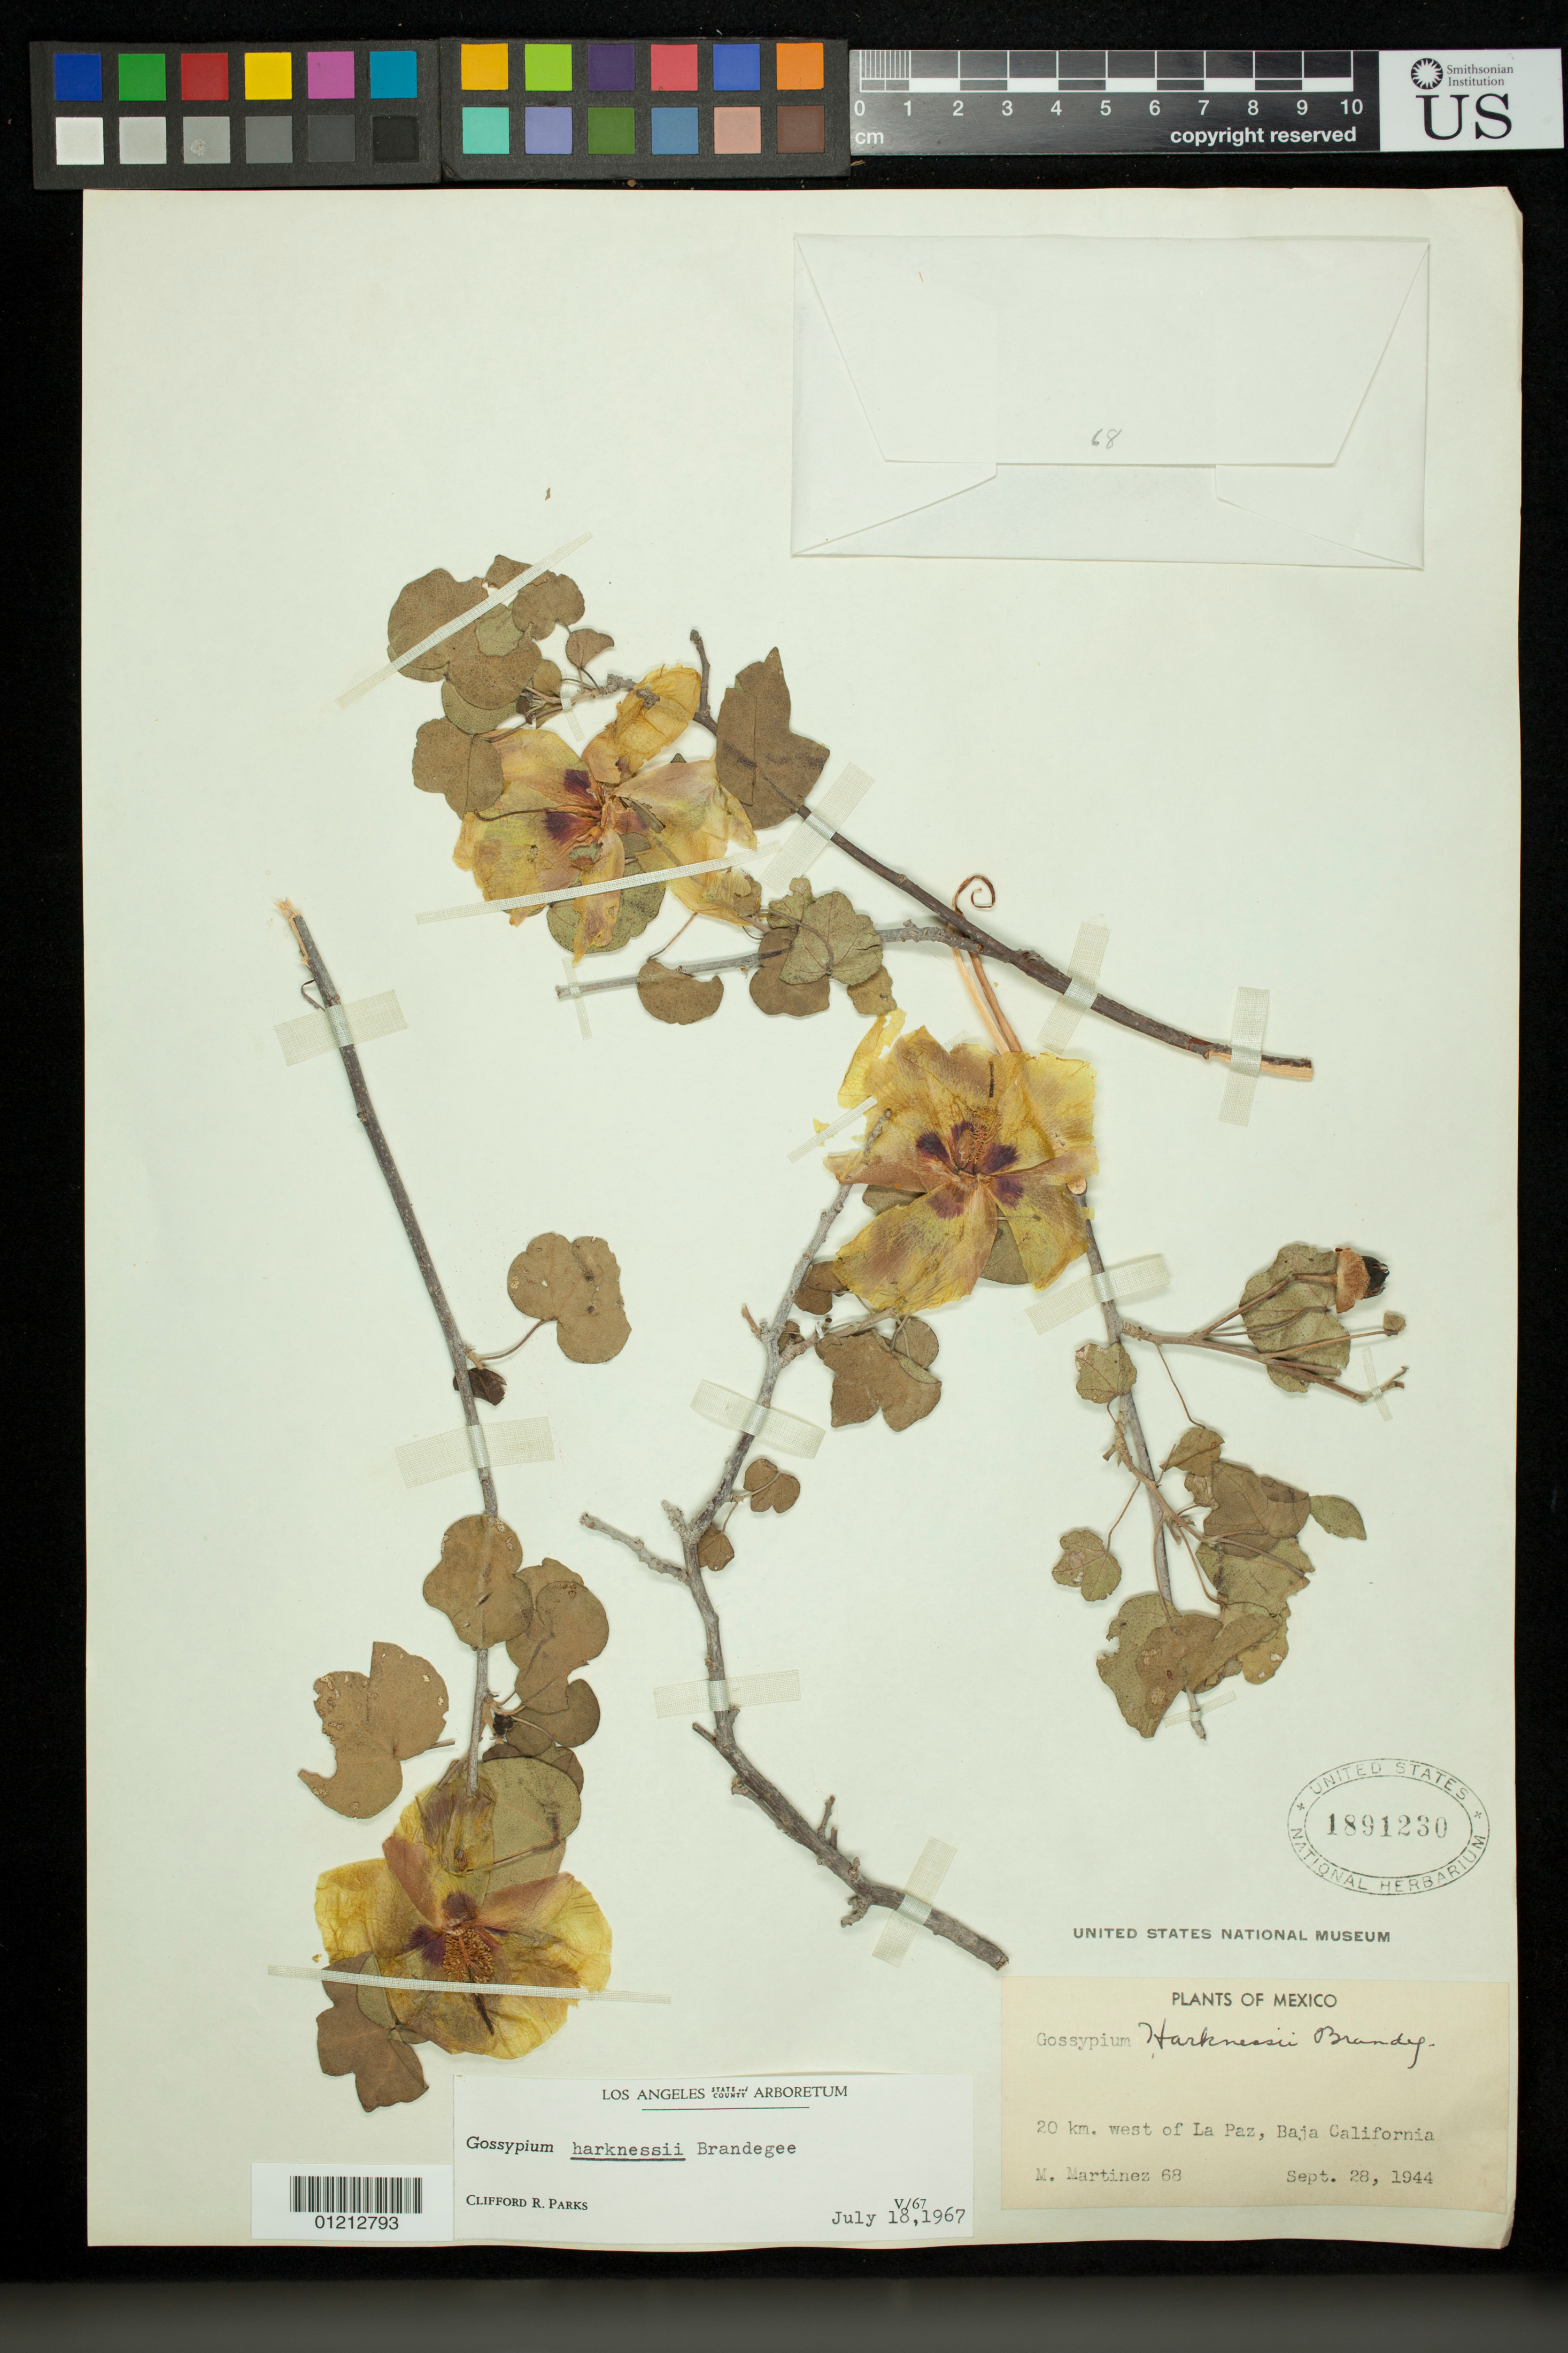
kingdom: Plantae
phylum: Tracheophyta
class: Magnoliopsida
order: Malvales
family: Malvaceae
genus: Gossypium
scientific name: Gossypium harknessii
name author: Brandegee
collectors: M. Martinez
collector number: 68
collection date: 1944-09-28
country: Mexico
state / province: Baja California Sur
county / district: La Paz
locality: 20 km. west of La Paz.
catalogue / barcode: US 1891230